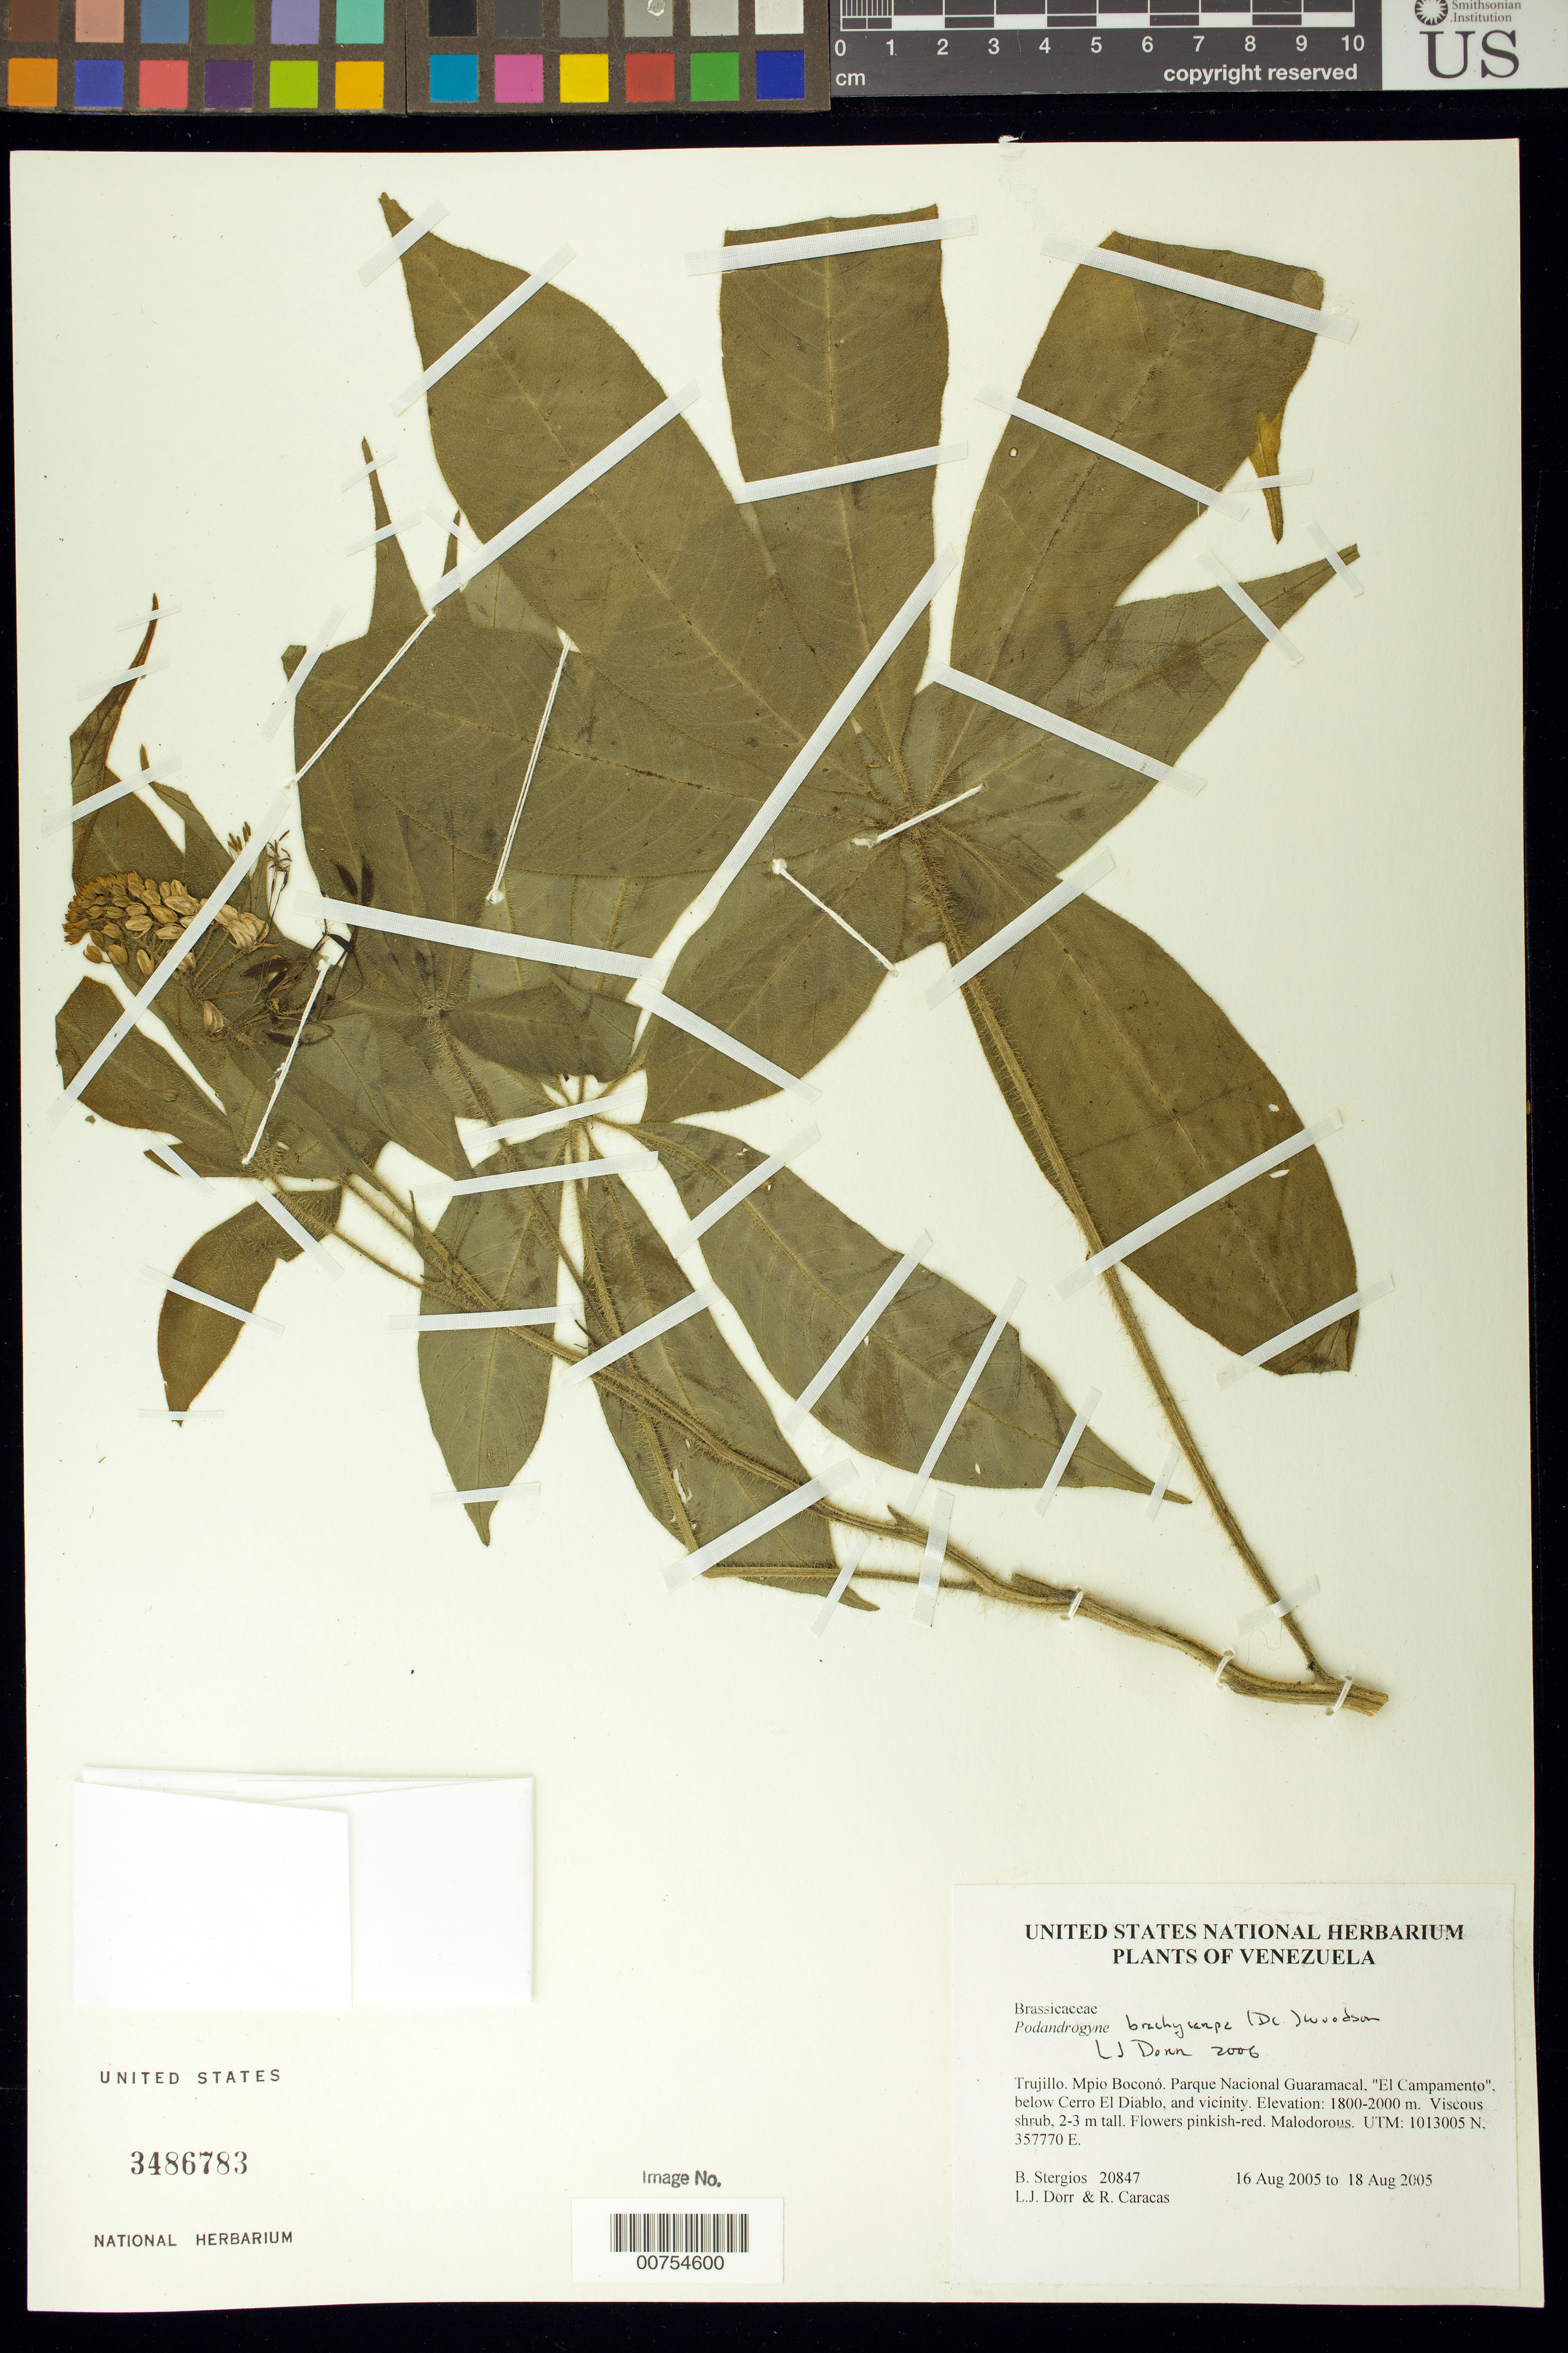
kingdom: Plantae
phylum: Tracheophyta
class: Magnoliopsida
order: Brassicales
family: Cleomaceae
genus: Podandrogyne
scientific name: Podandrogyne brachycarpa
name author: (DC.) Woodson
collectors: B. G. Stergios, L. J. Dorr & R. Caracas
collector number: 20847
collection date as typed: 16 Aug 2005 to 18 Aug 2005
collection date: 2005-08-16/2005-08-18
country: Venezuela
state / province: Trujillo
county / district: Boconó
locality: Parque Nacional Guaramacal, "El Campamento", below Cerro El Diablo, and vicinity.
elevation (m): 1800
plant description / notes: CTES, PORT, US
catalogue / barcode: US 3486783